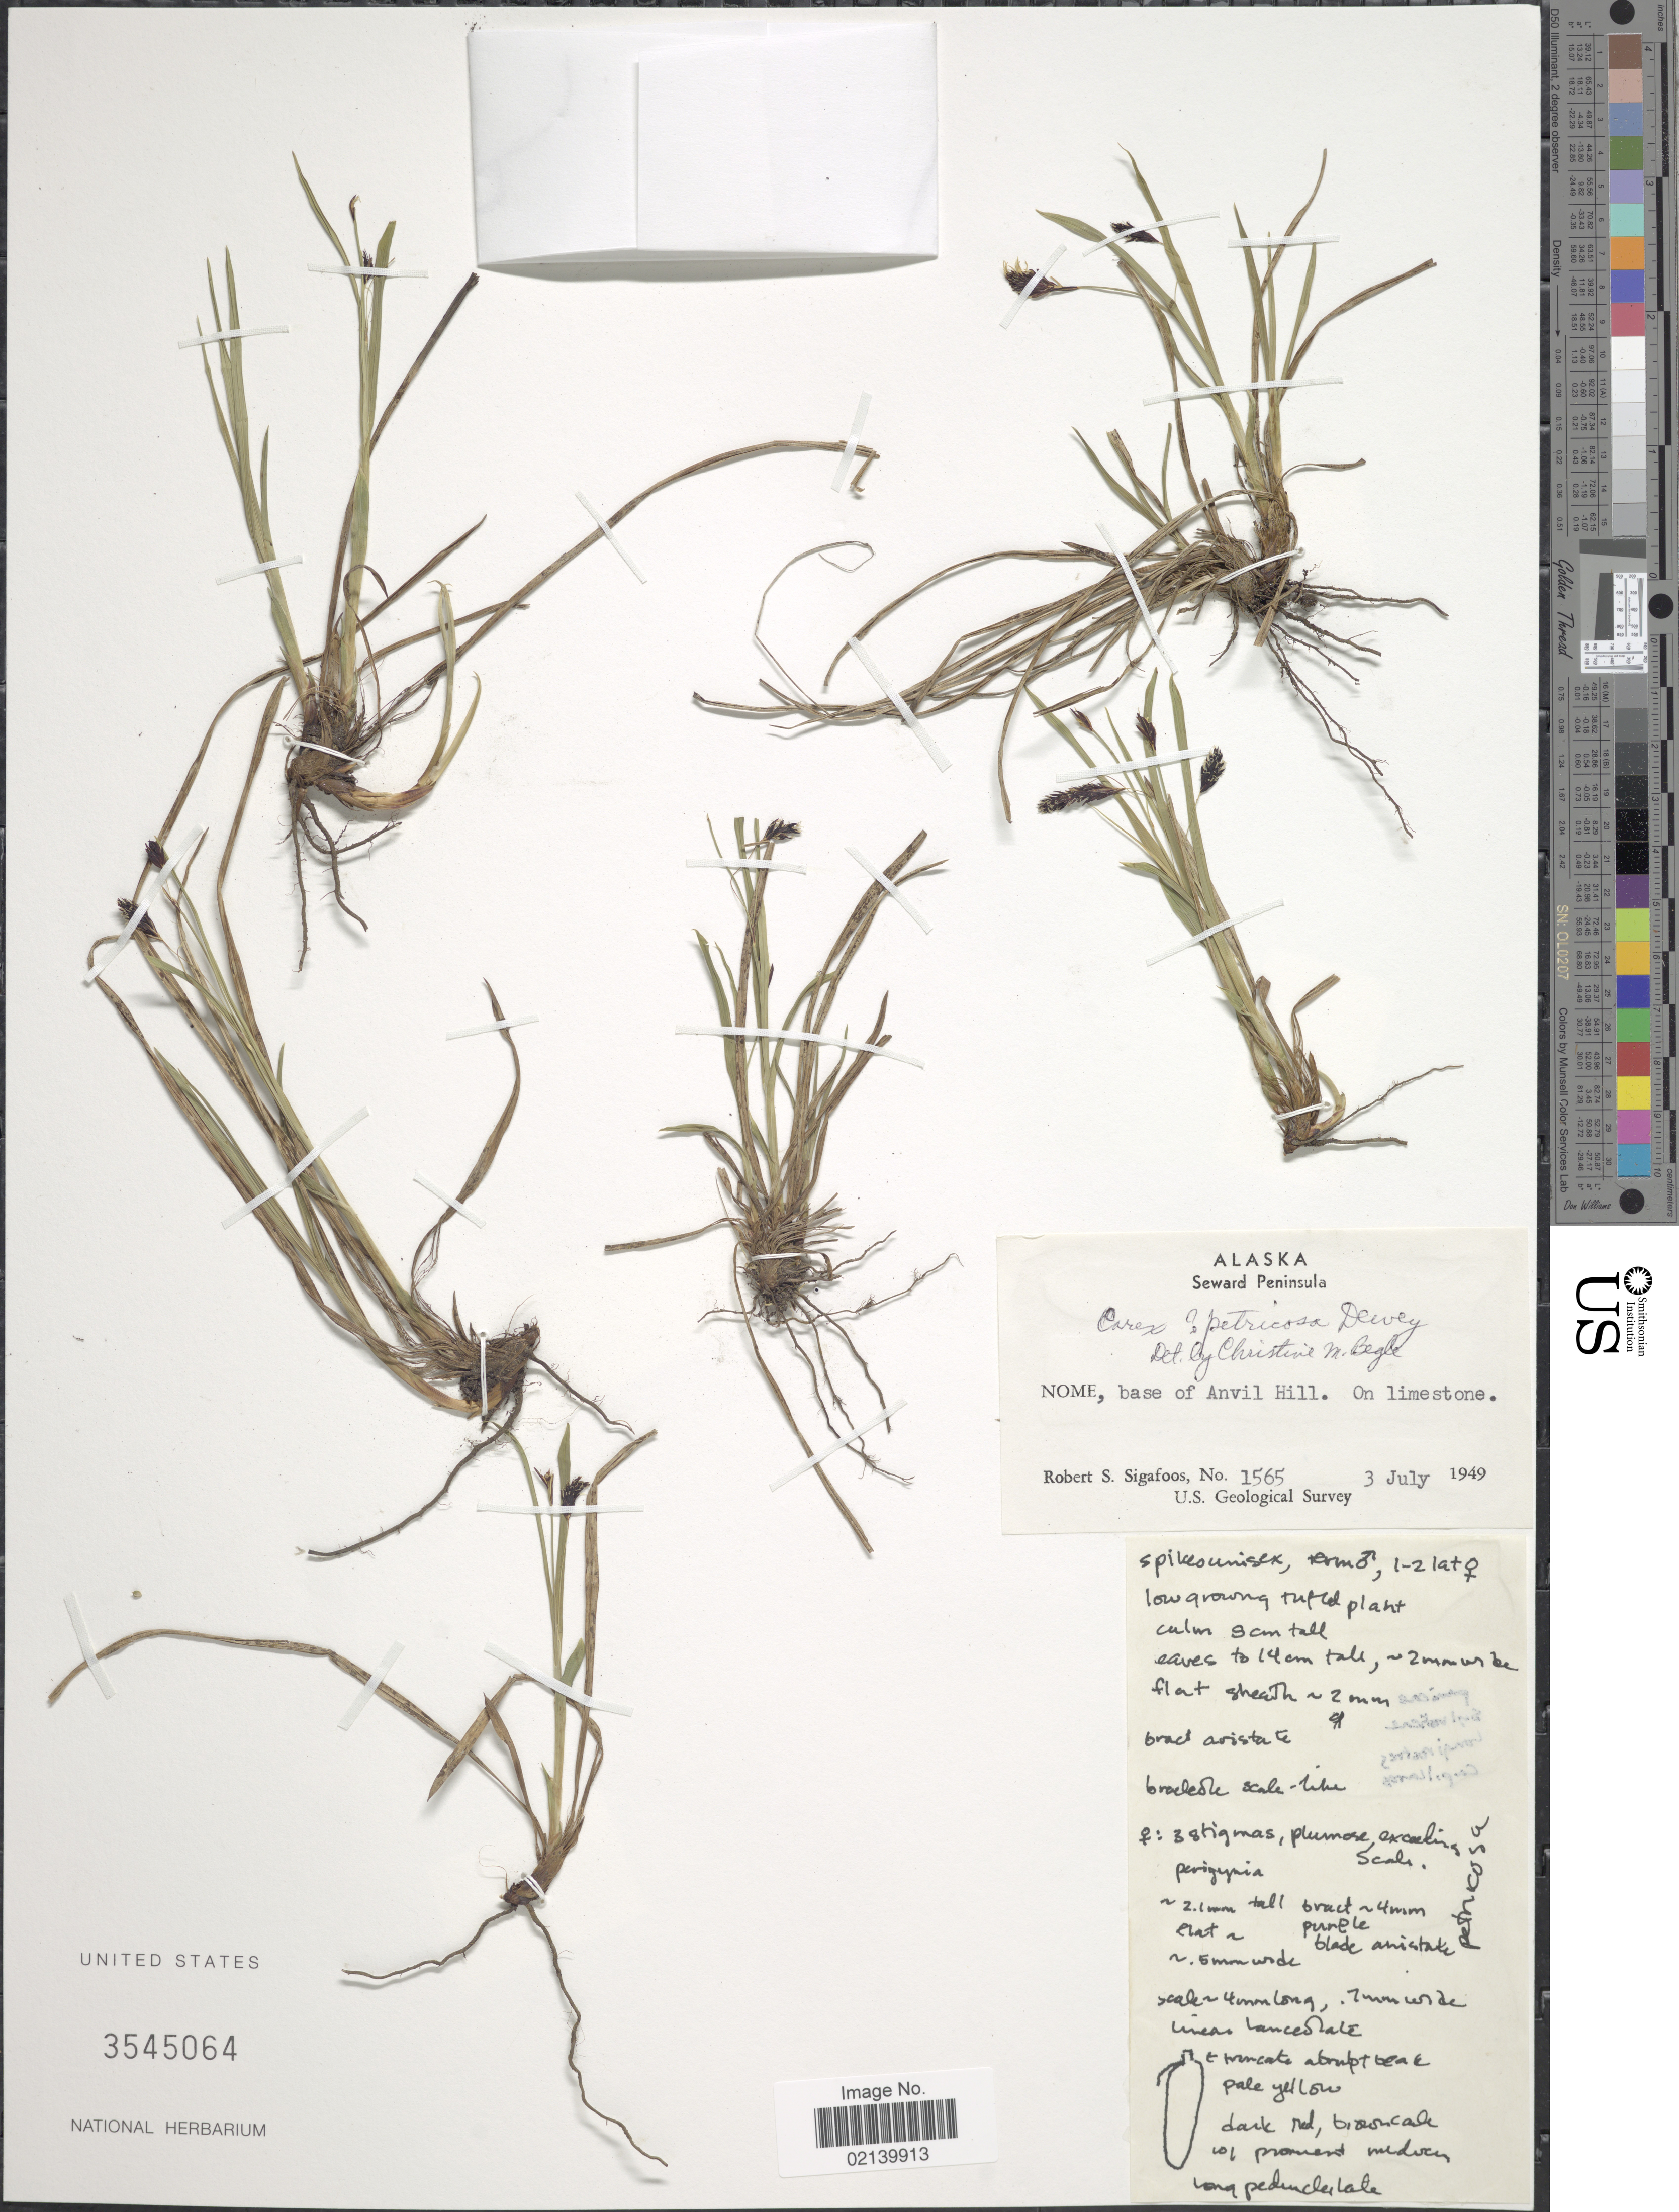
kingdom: Plantae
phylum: Tracheophyta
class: Liliopsida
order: Poales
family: Cyperaceae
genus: Carex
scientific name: Carex sp.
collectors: R. Sigafoos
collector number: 1565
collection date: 1949-07-03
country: United States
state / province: Alaska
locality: Alaska, Seward Peninsula. Nome, base of Anvil Hill. On limestone.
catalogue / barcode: US 3545064